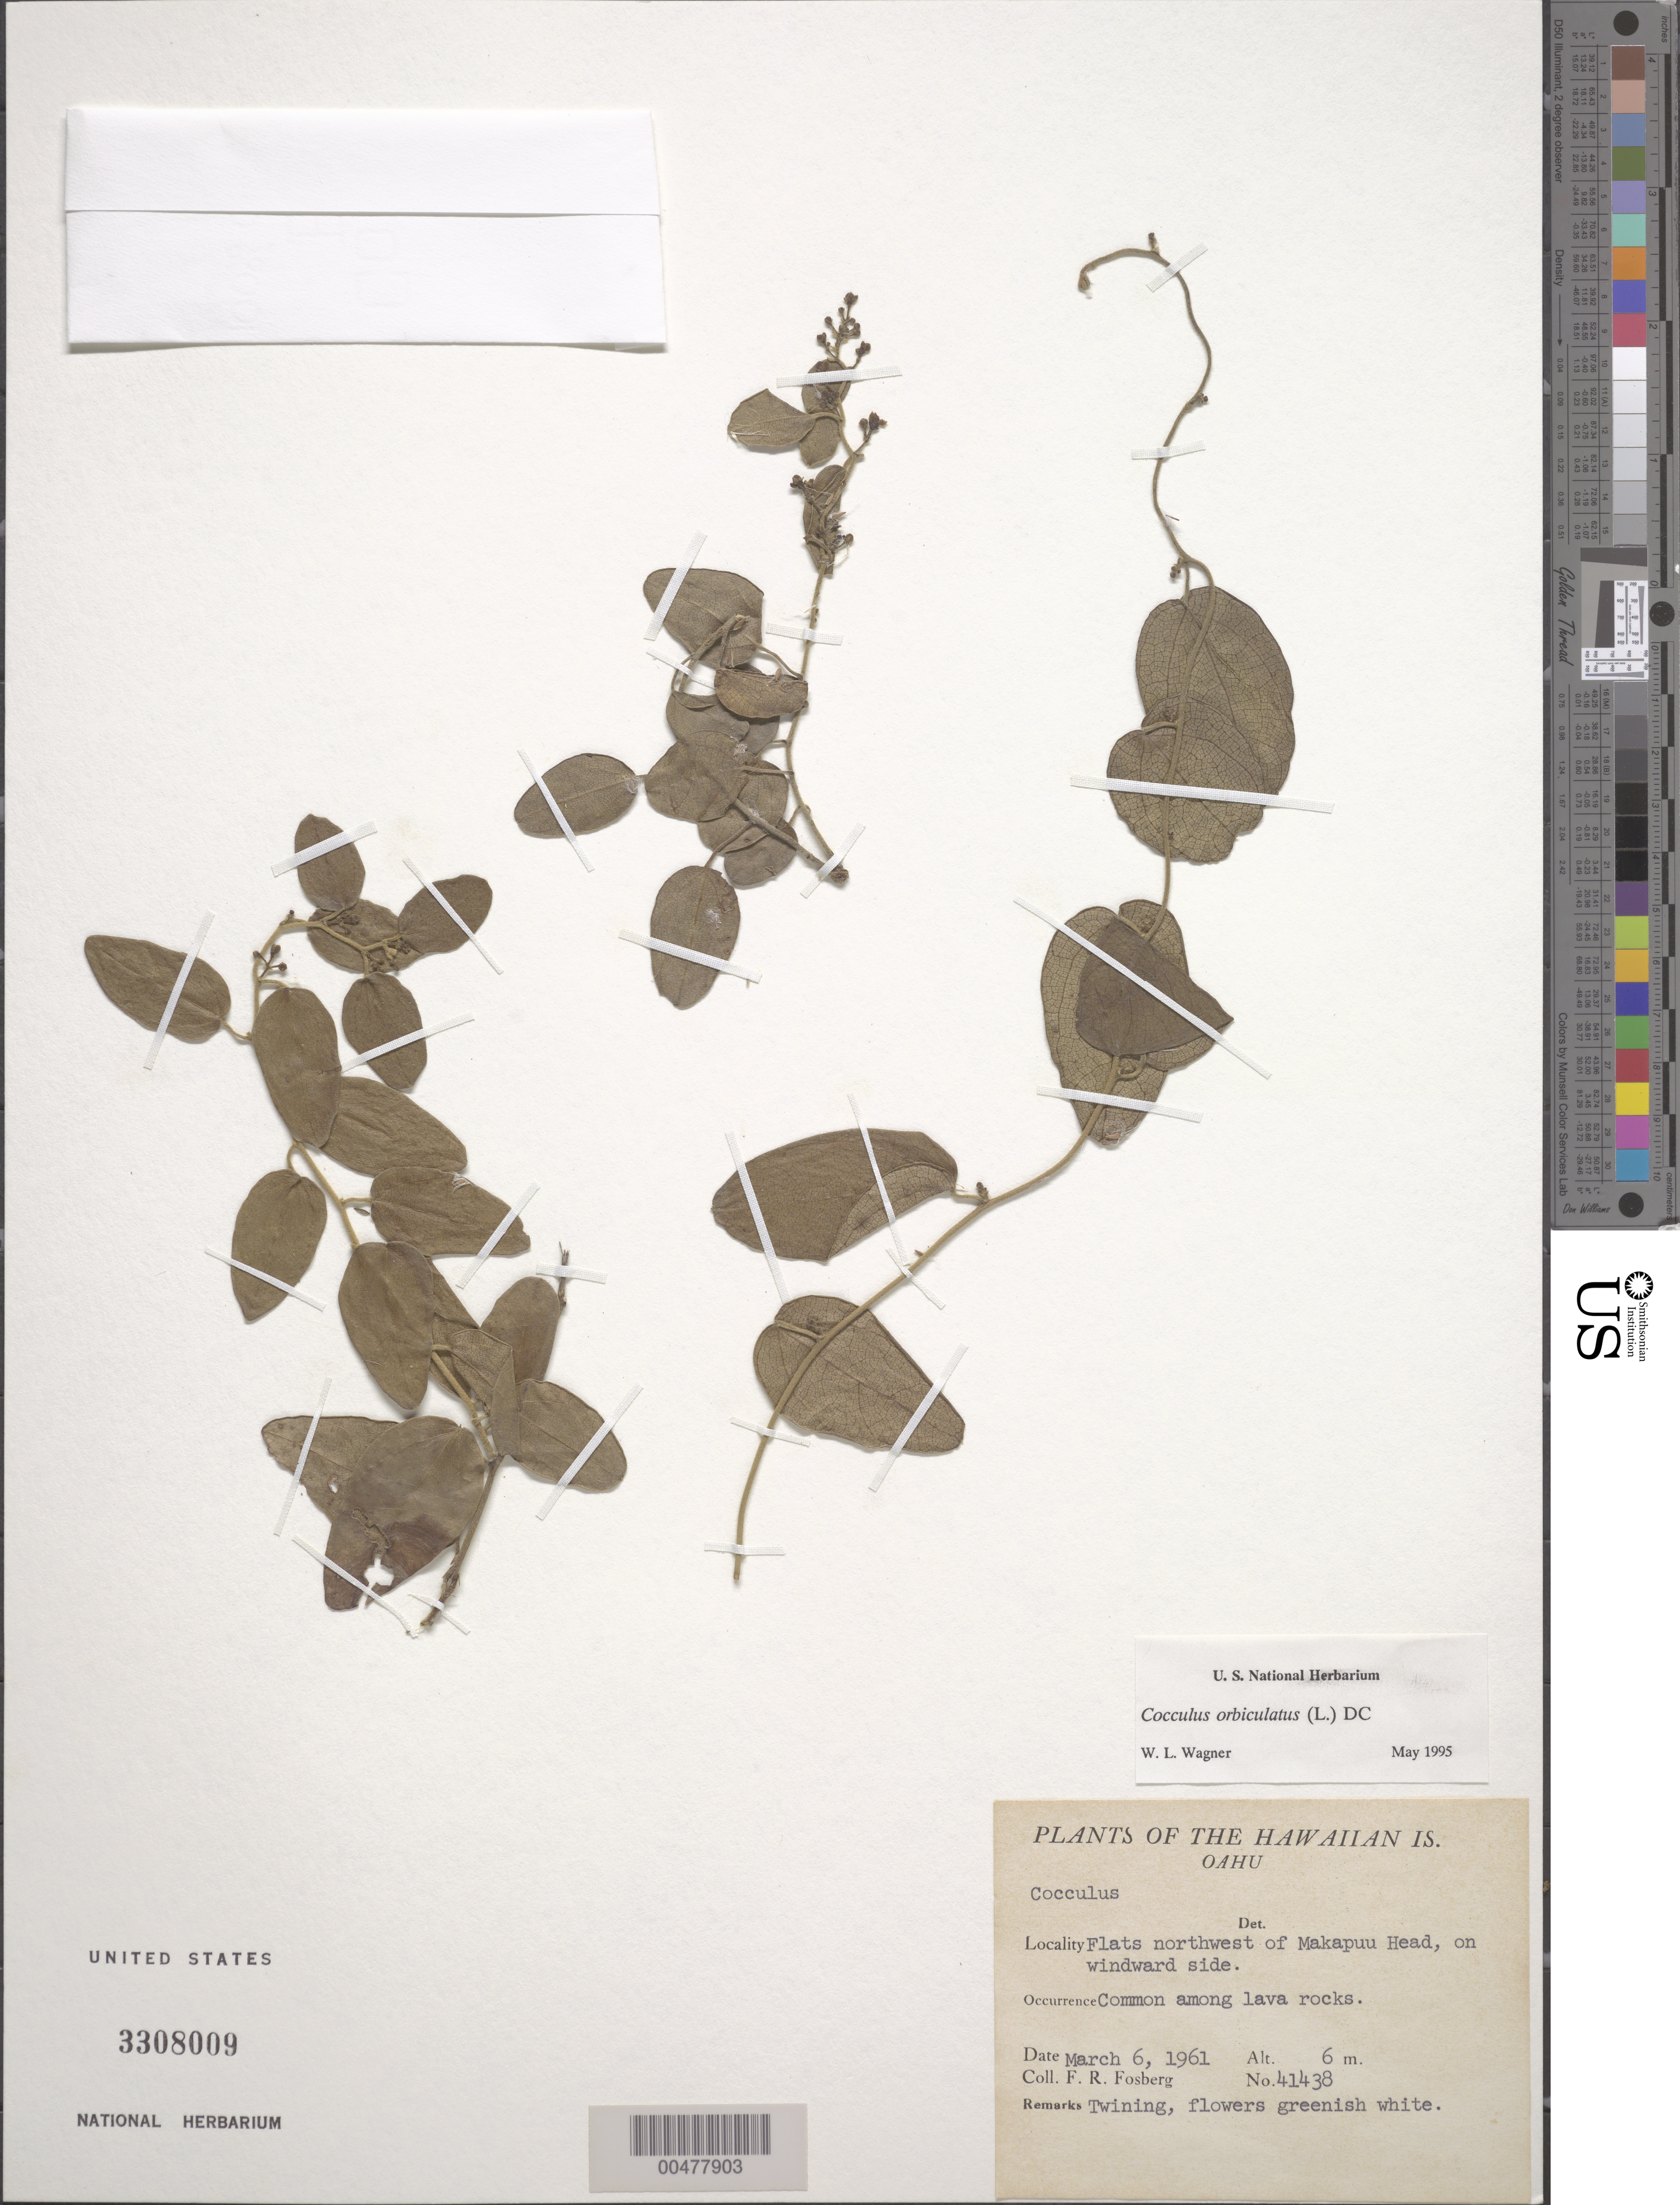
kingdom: Plantae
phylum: Tracheophyta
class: Magnoliopsida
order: Ranunculales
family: Menispermaceae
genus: Cocculus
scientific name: Cocculus orbiculatus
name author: (L.) DC.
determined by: Wagner, W. L., (BOT), Smithsonian Institution - National Museum of Natural History (UNITED STATES)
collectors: F. R. Fosberg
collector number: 41438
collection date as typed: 6 Mar 1961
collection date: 1961-03-06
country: United States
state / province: Hawaii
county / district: Honolulu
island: Oahu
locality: NW of Makapuu Head, on windward side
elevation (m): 6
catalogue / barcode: US 3308009